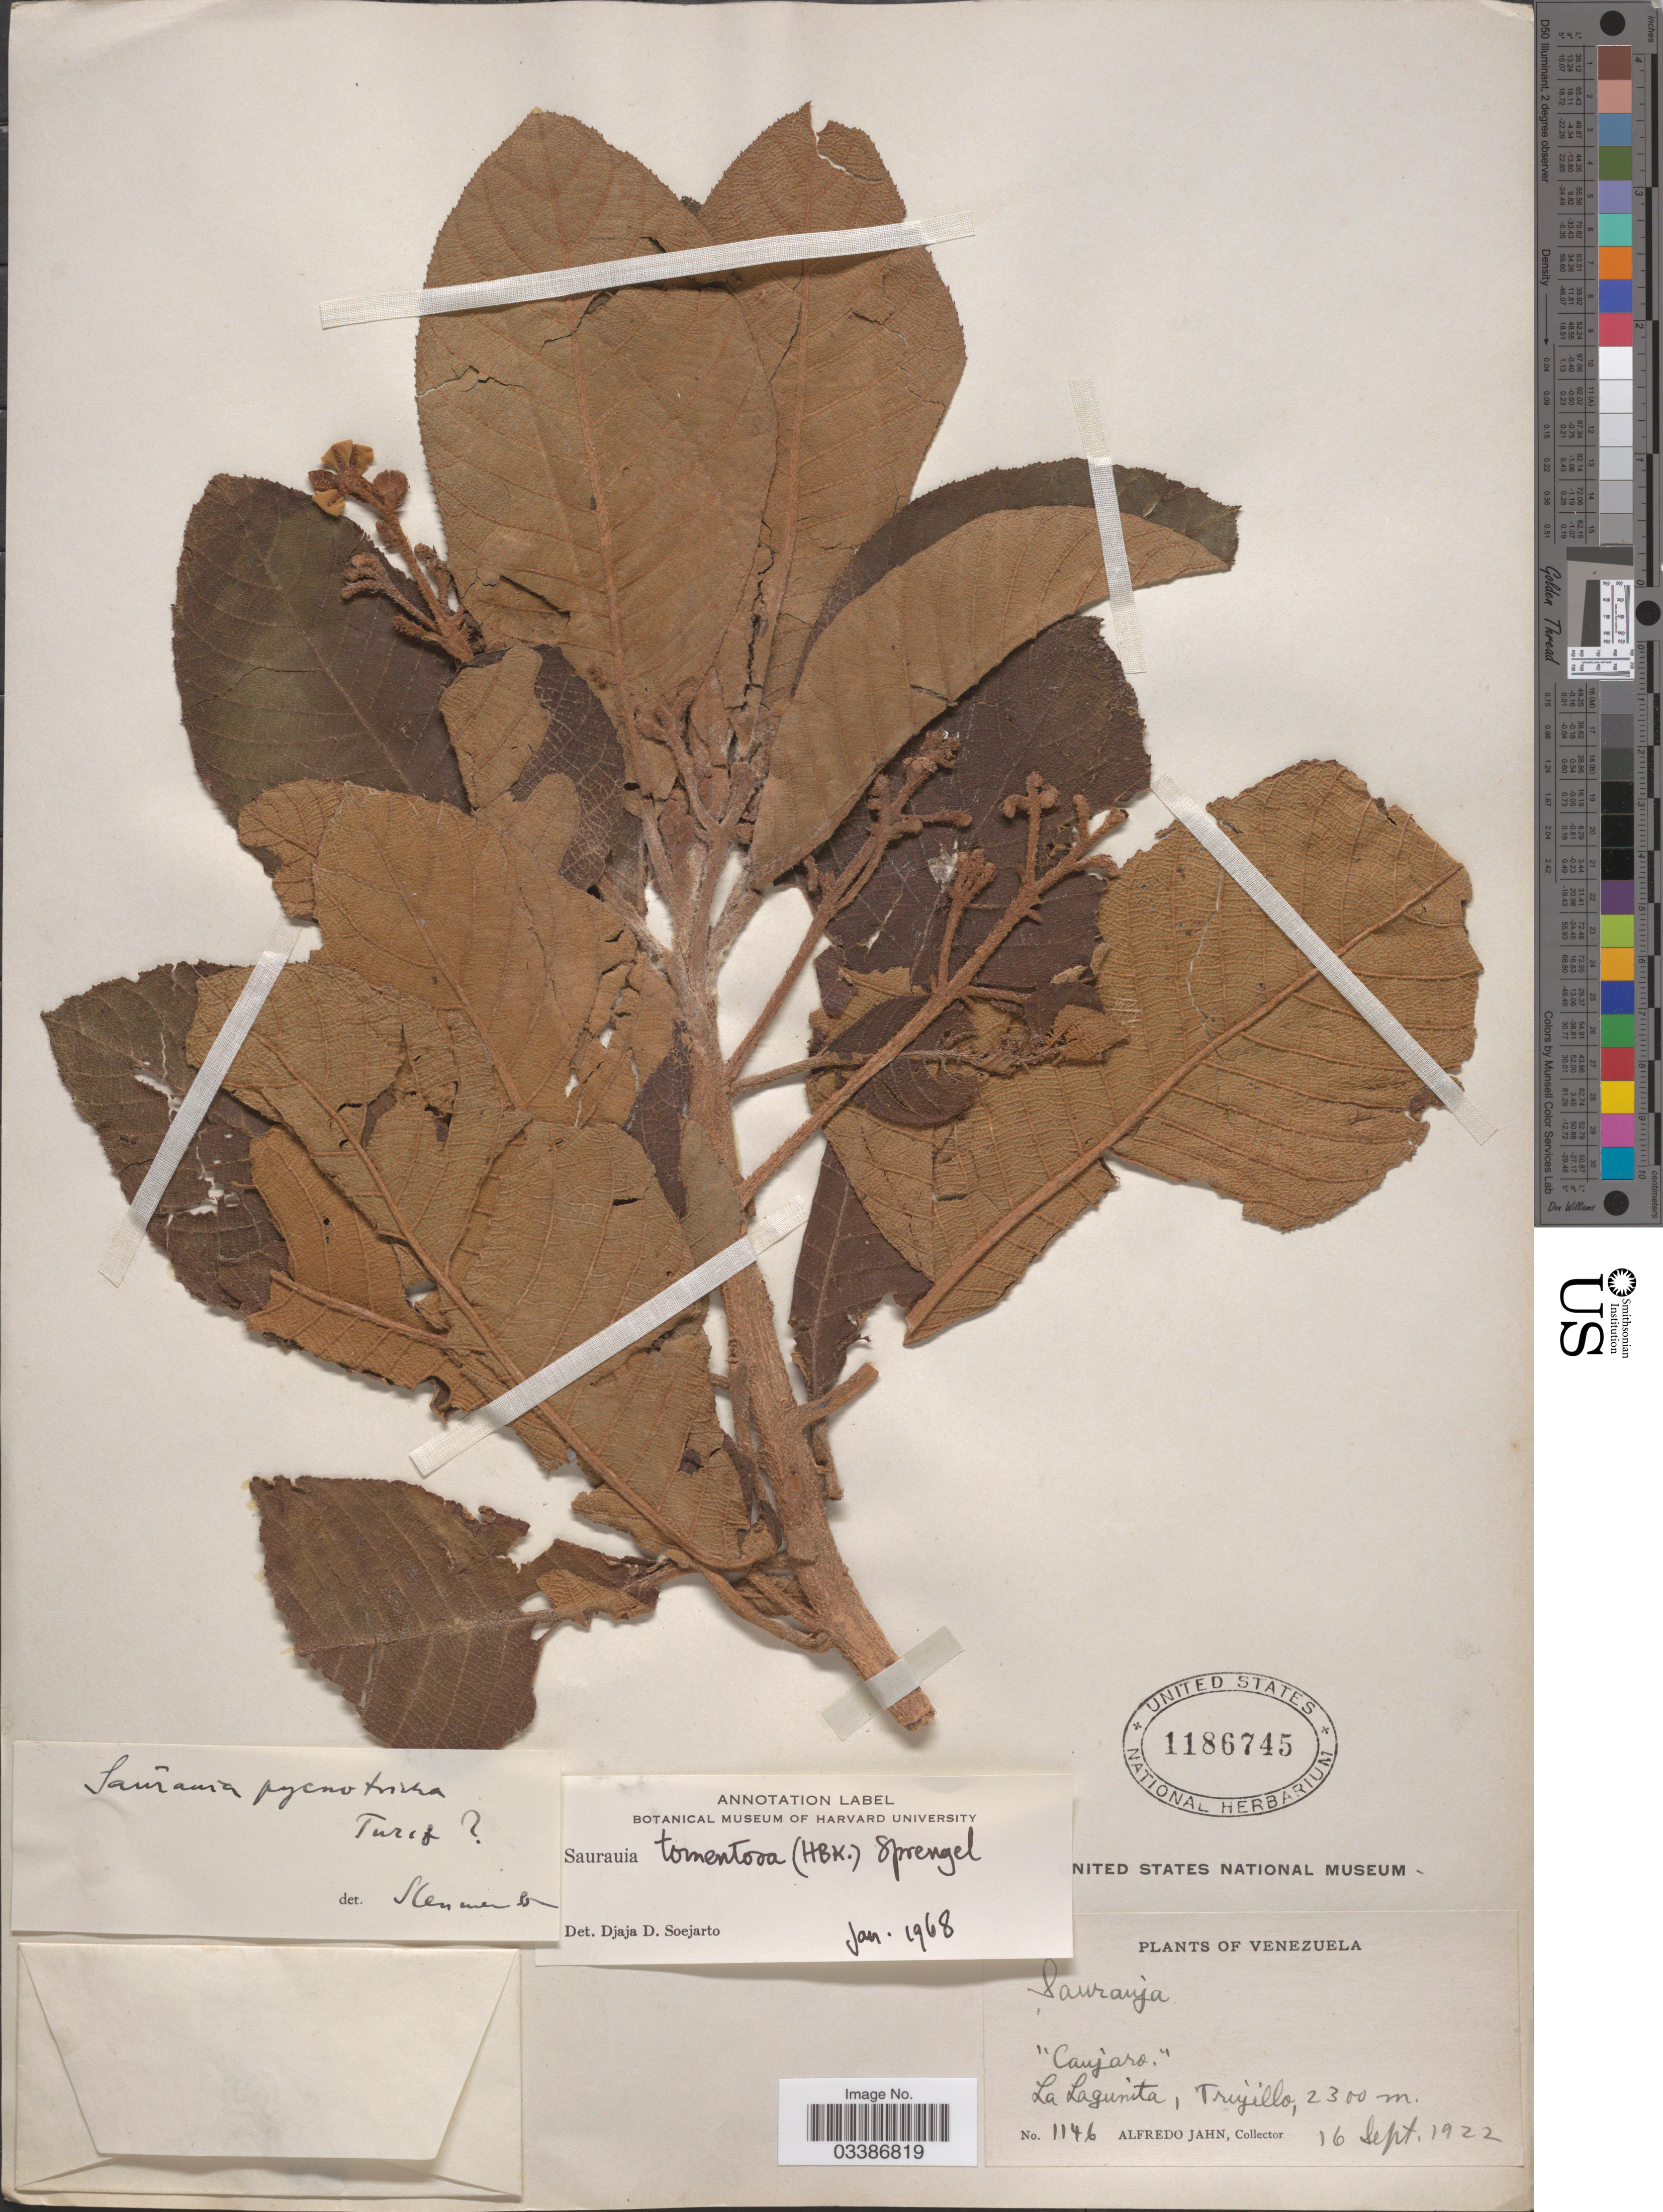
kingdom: Plantae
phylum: Tracheophyta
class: Magnoliopsida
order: Ericales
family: Actinidiaceae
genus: Saurauia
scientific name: Saurauia tomentosa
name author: (Kunth) Spreng.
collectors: A. Jahn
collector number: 1146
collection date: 1922-09-16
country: Venezuela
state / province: Trujillo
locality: La Lagunita, Trujillo.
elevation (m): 2300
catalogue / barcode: US 1186745